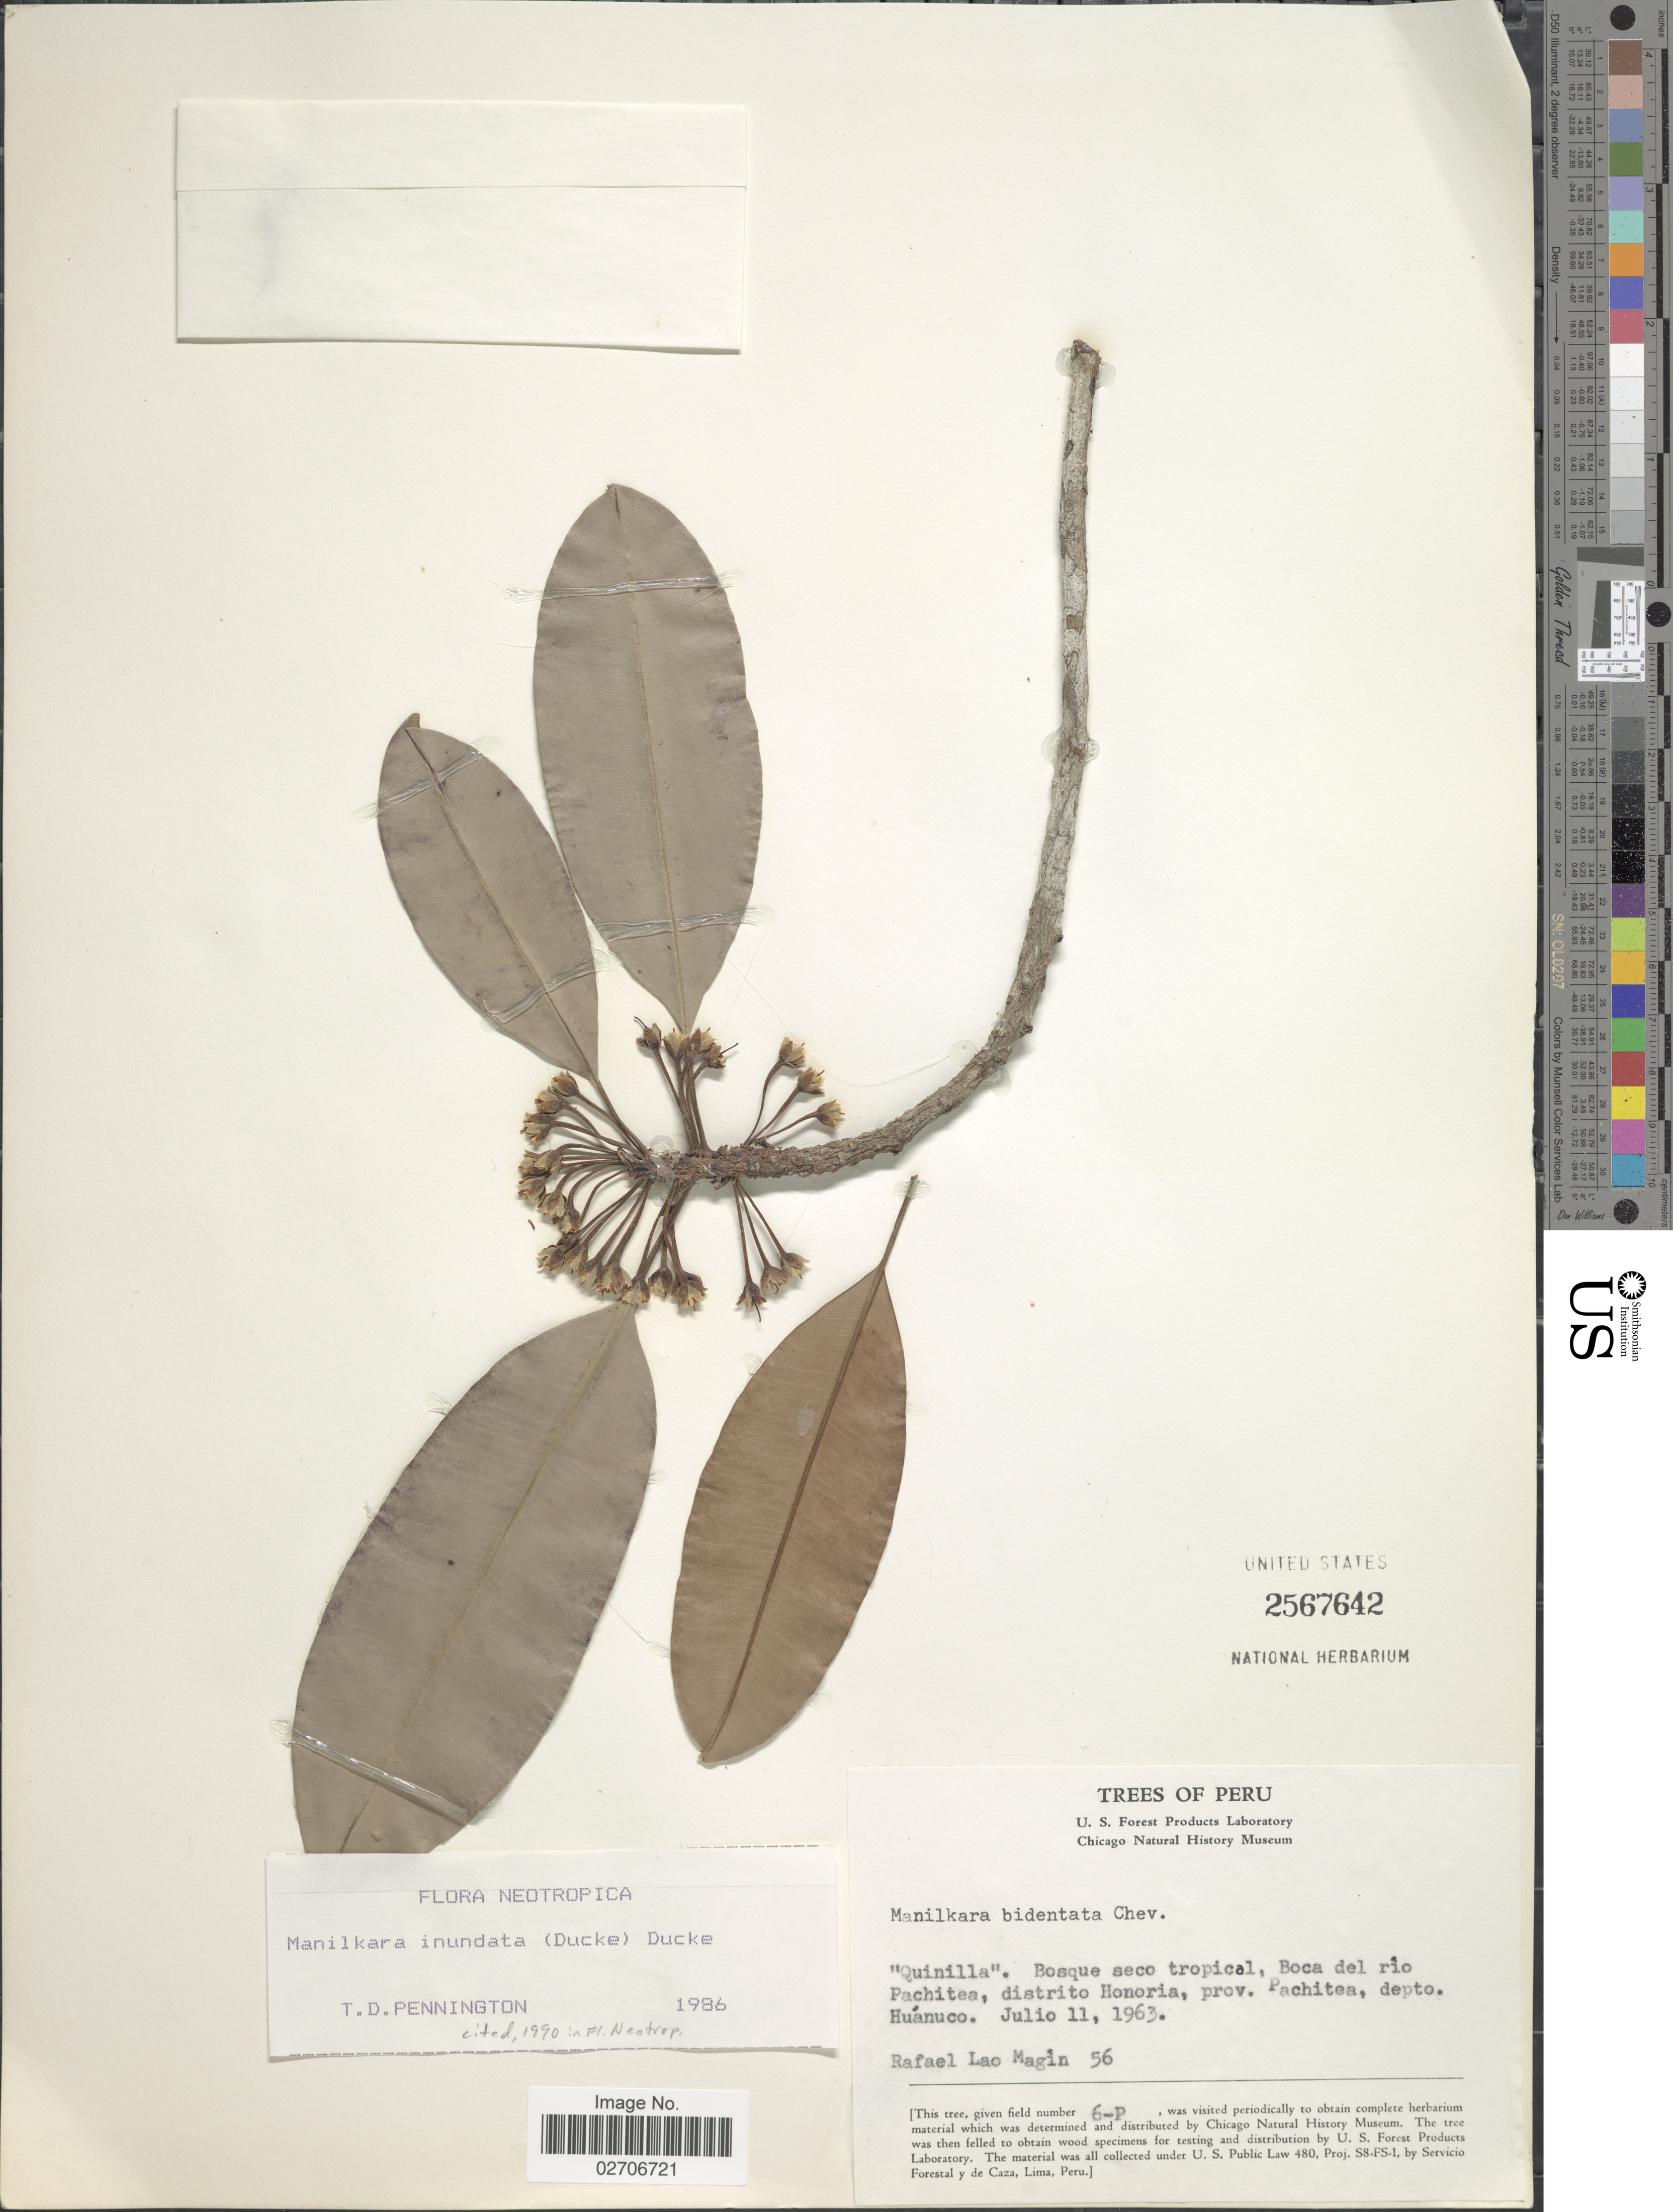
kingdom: Plantae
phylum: Tracheophyta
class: Magnoliopsida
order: Ericales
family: Sapotaceae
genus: Manilkara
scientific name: Manilkara inundata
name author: (Ducke) Ducke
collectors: R. L. Magin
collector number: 56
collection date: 1963-07-11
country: Peru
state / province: Huánuco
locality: Quinilla, Bosque seco tropical, Boca del Rio Pachitea, distrito Honoria, prov. Pachitea, depto. Huanuco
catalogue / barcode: US 2567642